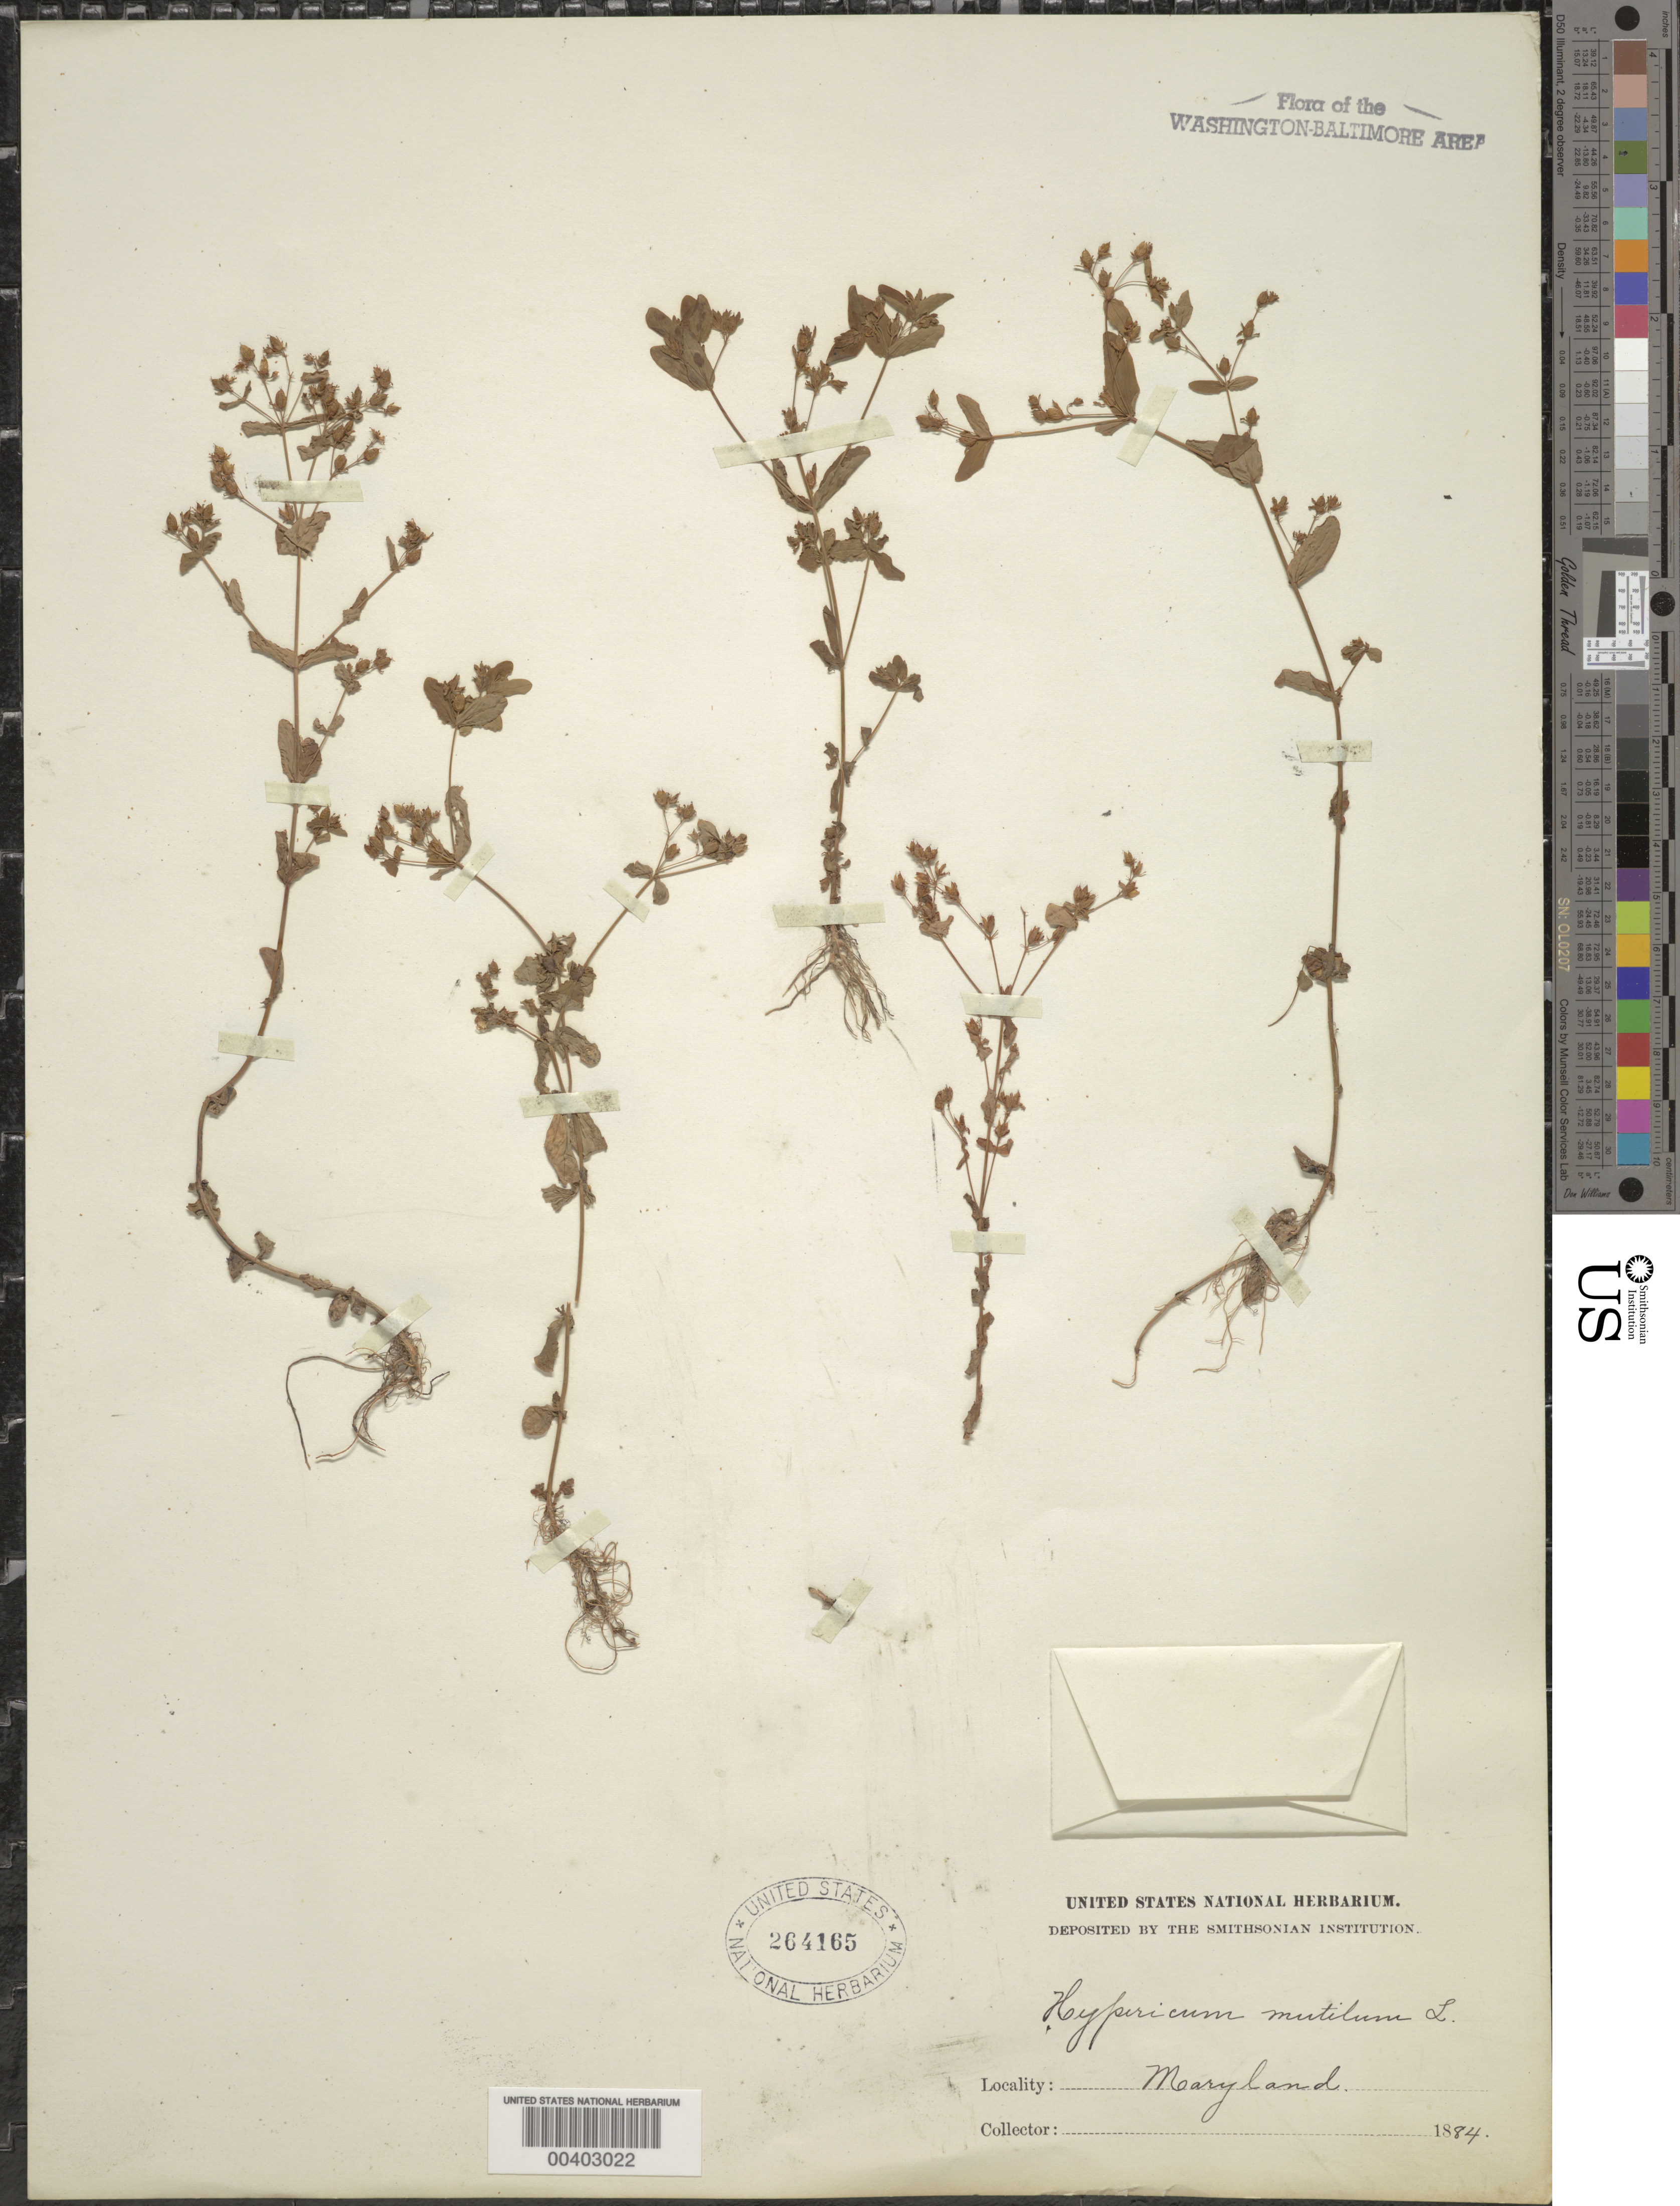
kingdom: Plantae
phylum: Tracheophyta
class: Magnoliopsida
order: Malpighiales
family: Hypericaceae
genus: Hypericum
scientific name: Hypericum mutilum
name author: L.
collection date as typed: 1884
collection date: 1884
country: United States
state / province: Maryland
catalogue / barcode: US 264165